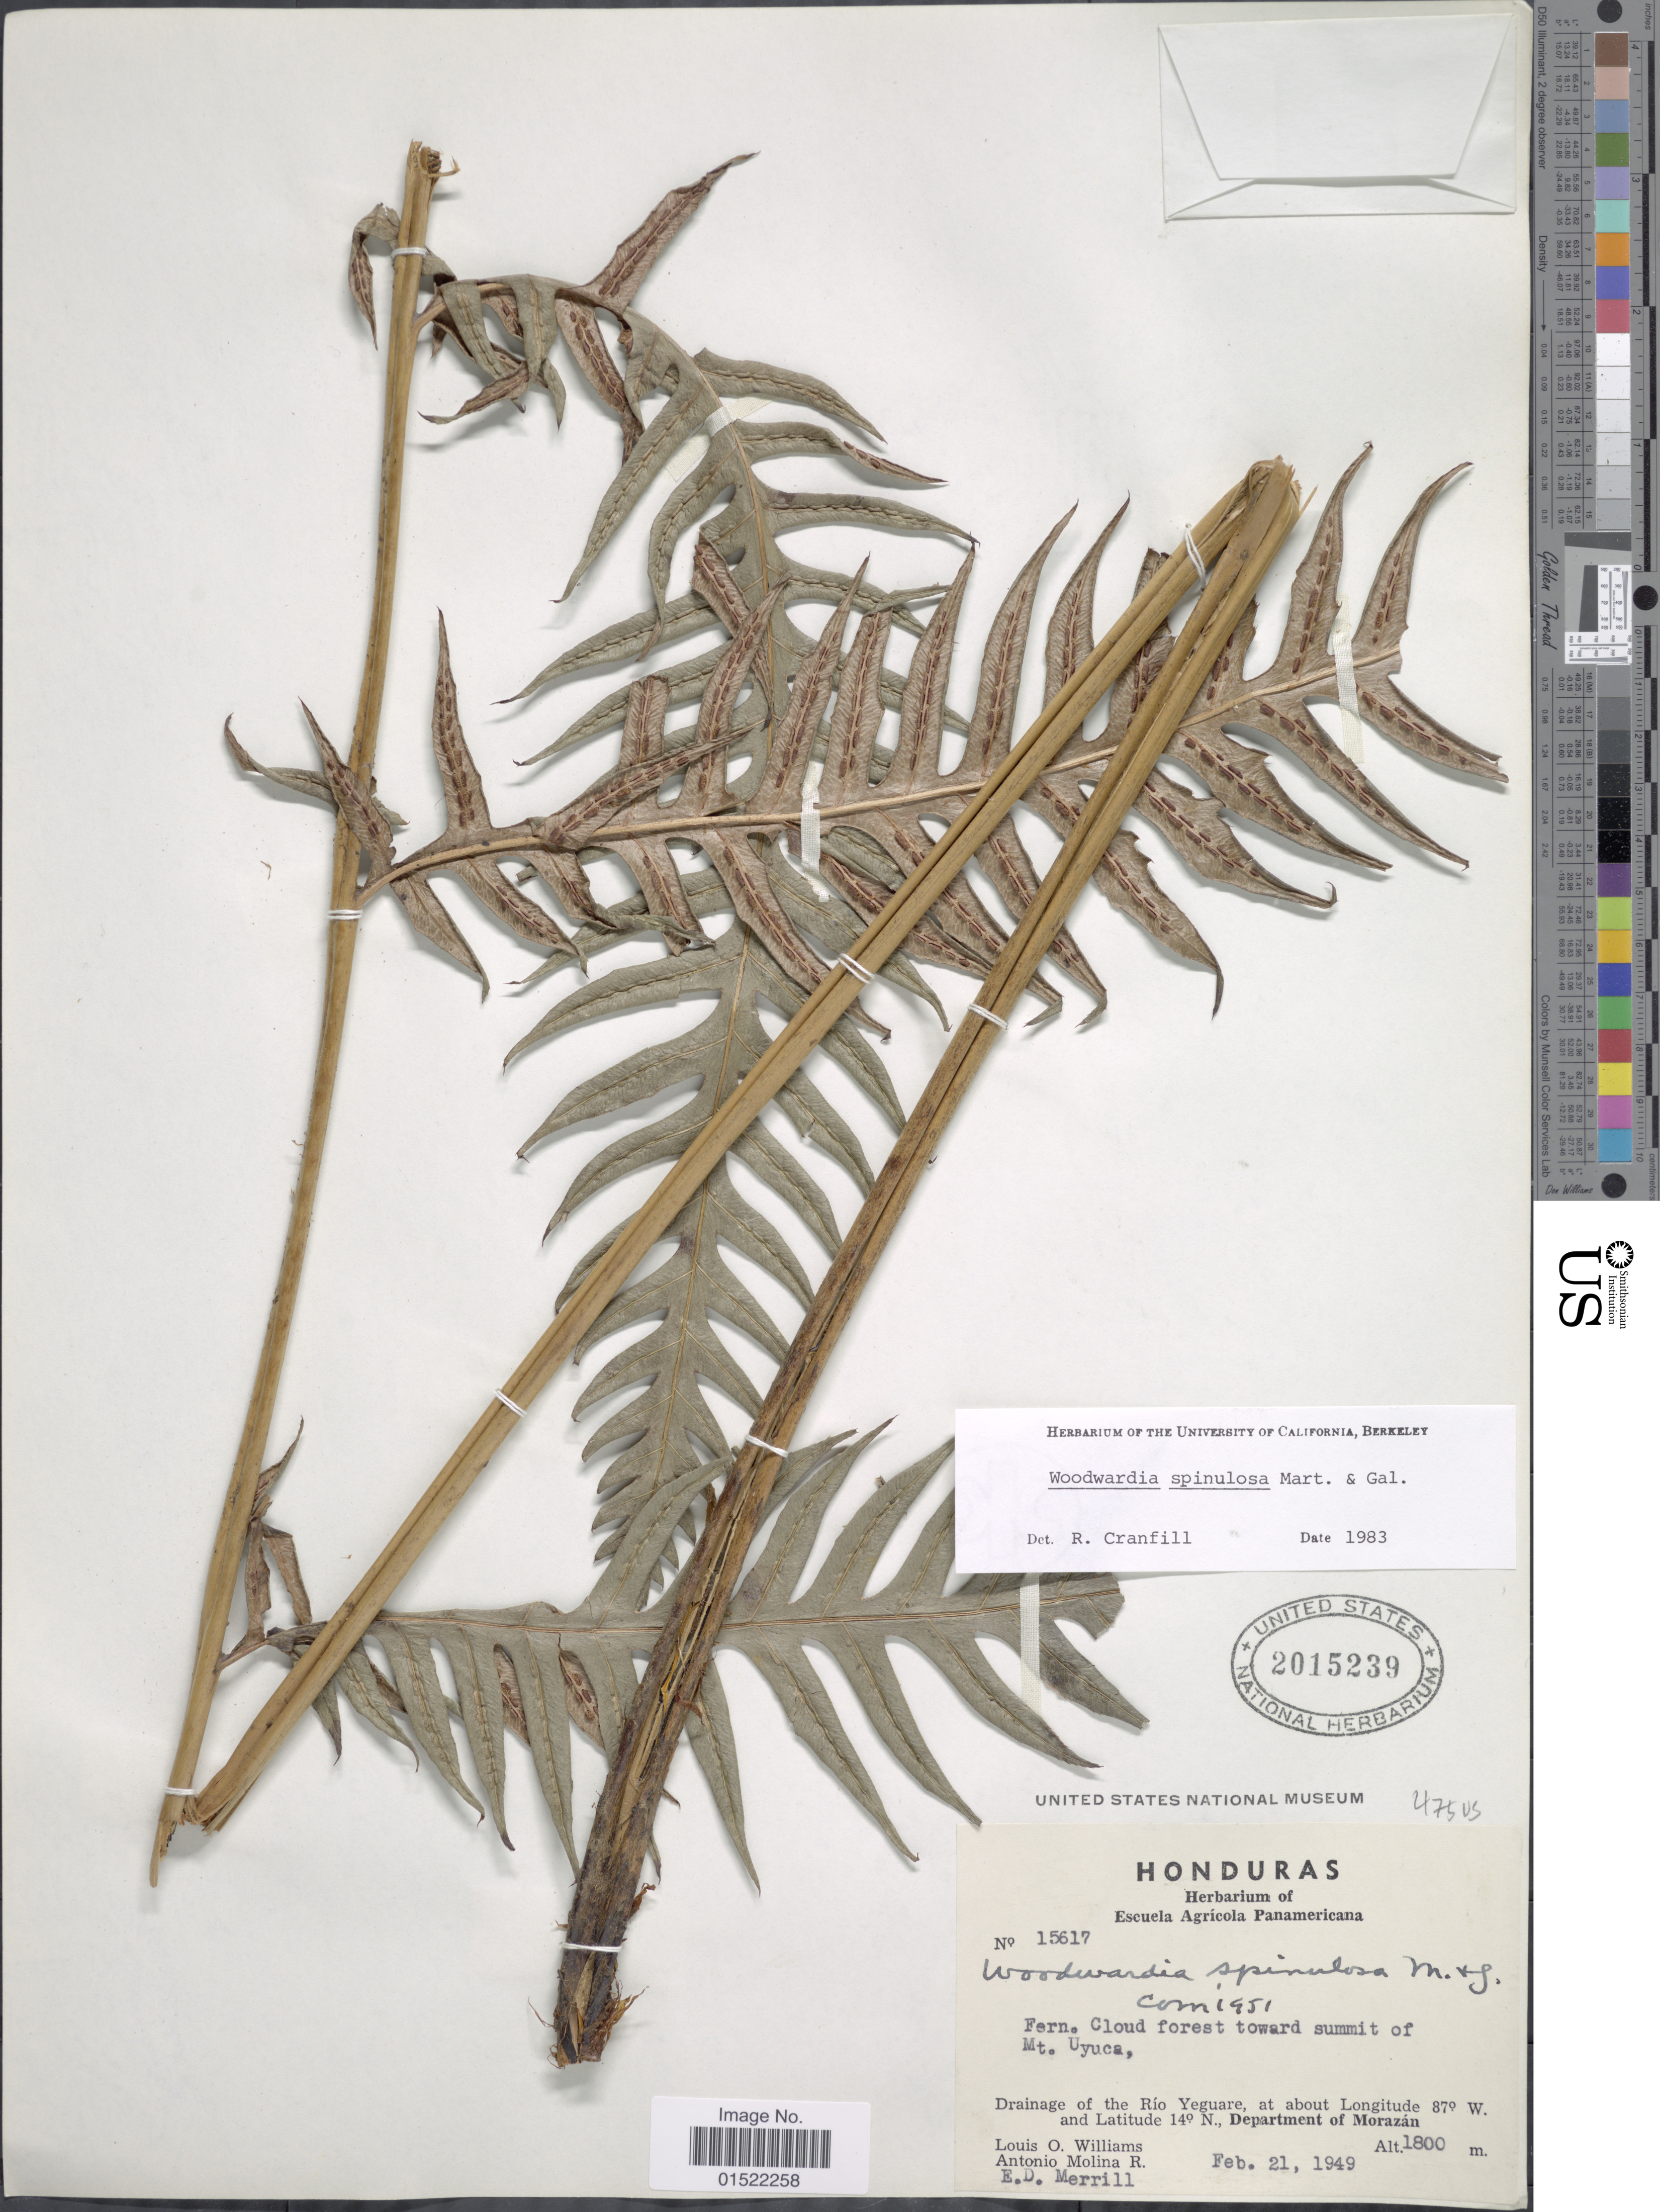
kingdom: Plantae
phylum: Tracheophyta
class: Polypodiopsida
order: Polypodiales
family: Blechnaceae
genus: Woodwardia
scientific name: Woodwardia spinulosa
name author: M. Martens & Galeotti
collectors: L. O. Williams & E. D. Merrill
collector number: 15617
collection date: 1949-02-21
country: El Salvador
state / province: Morazan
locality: Drainage of the Rio Yeguare, department of Morazan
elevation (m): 1800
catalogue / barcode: US 2015239